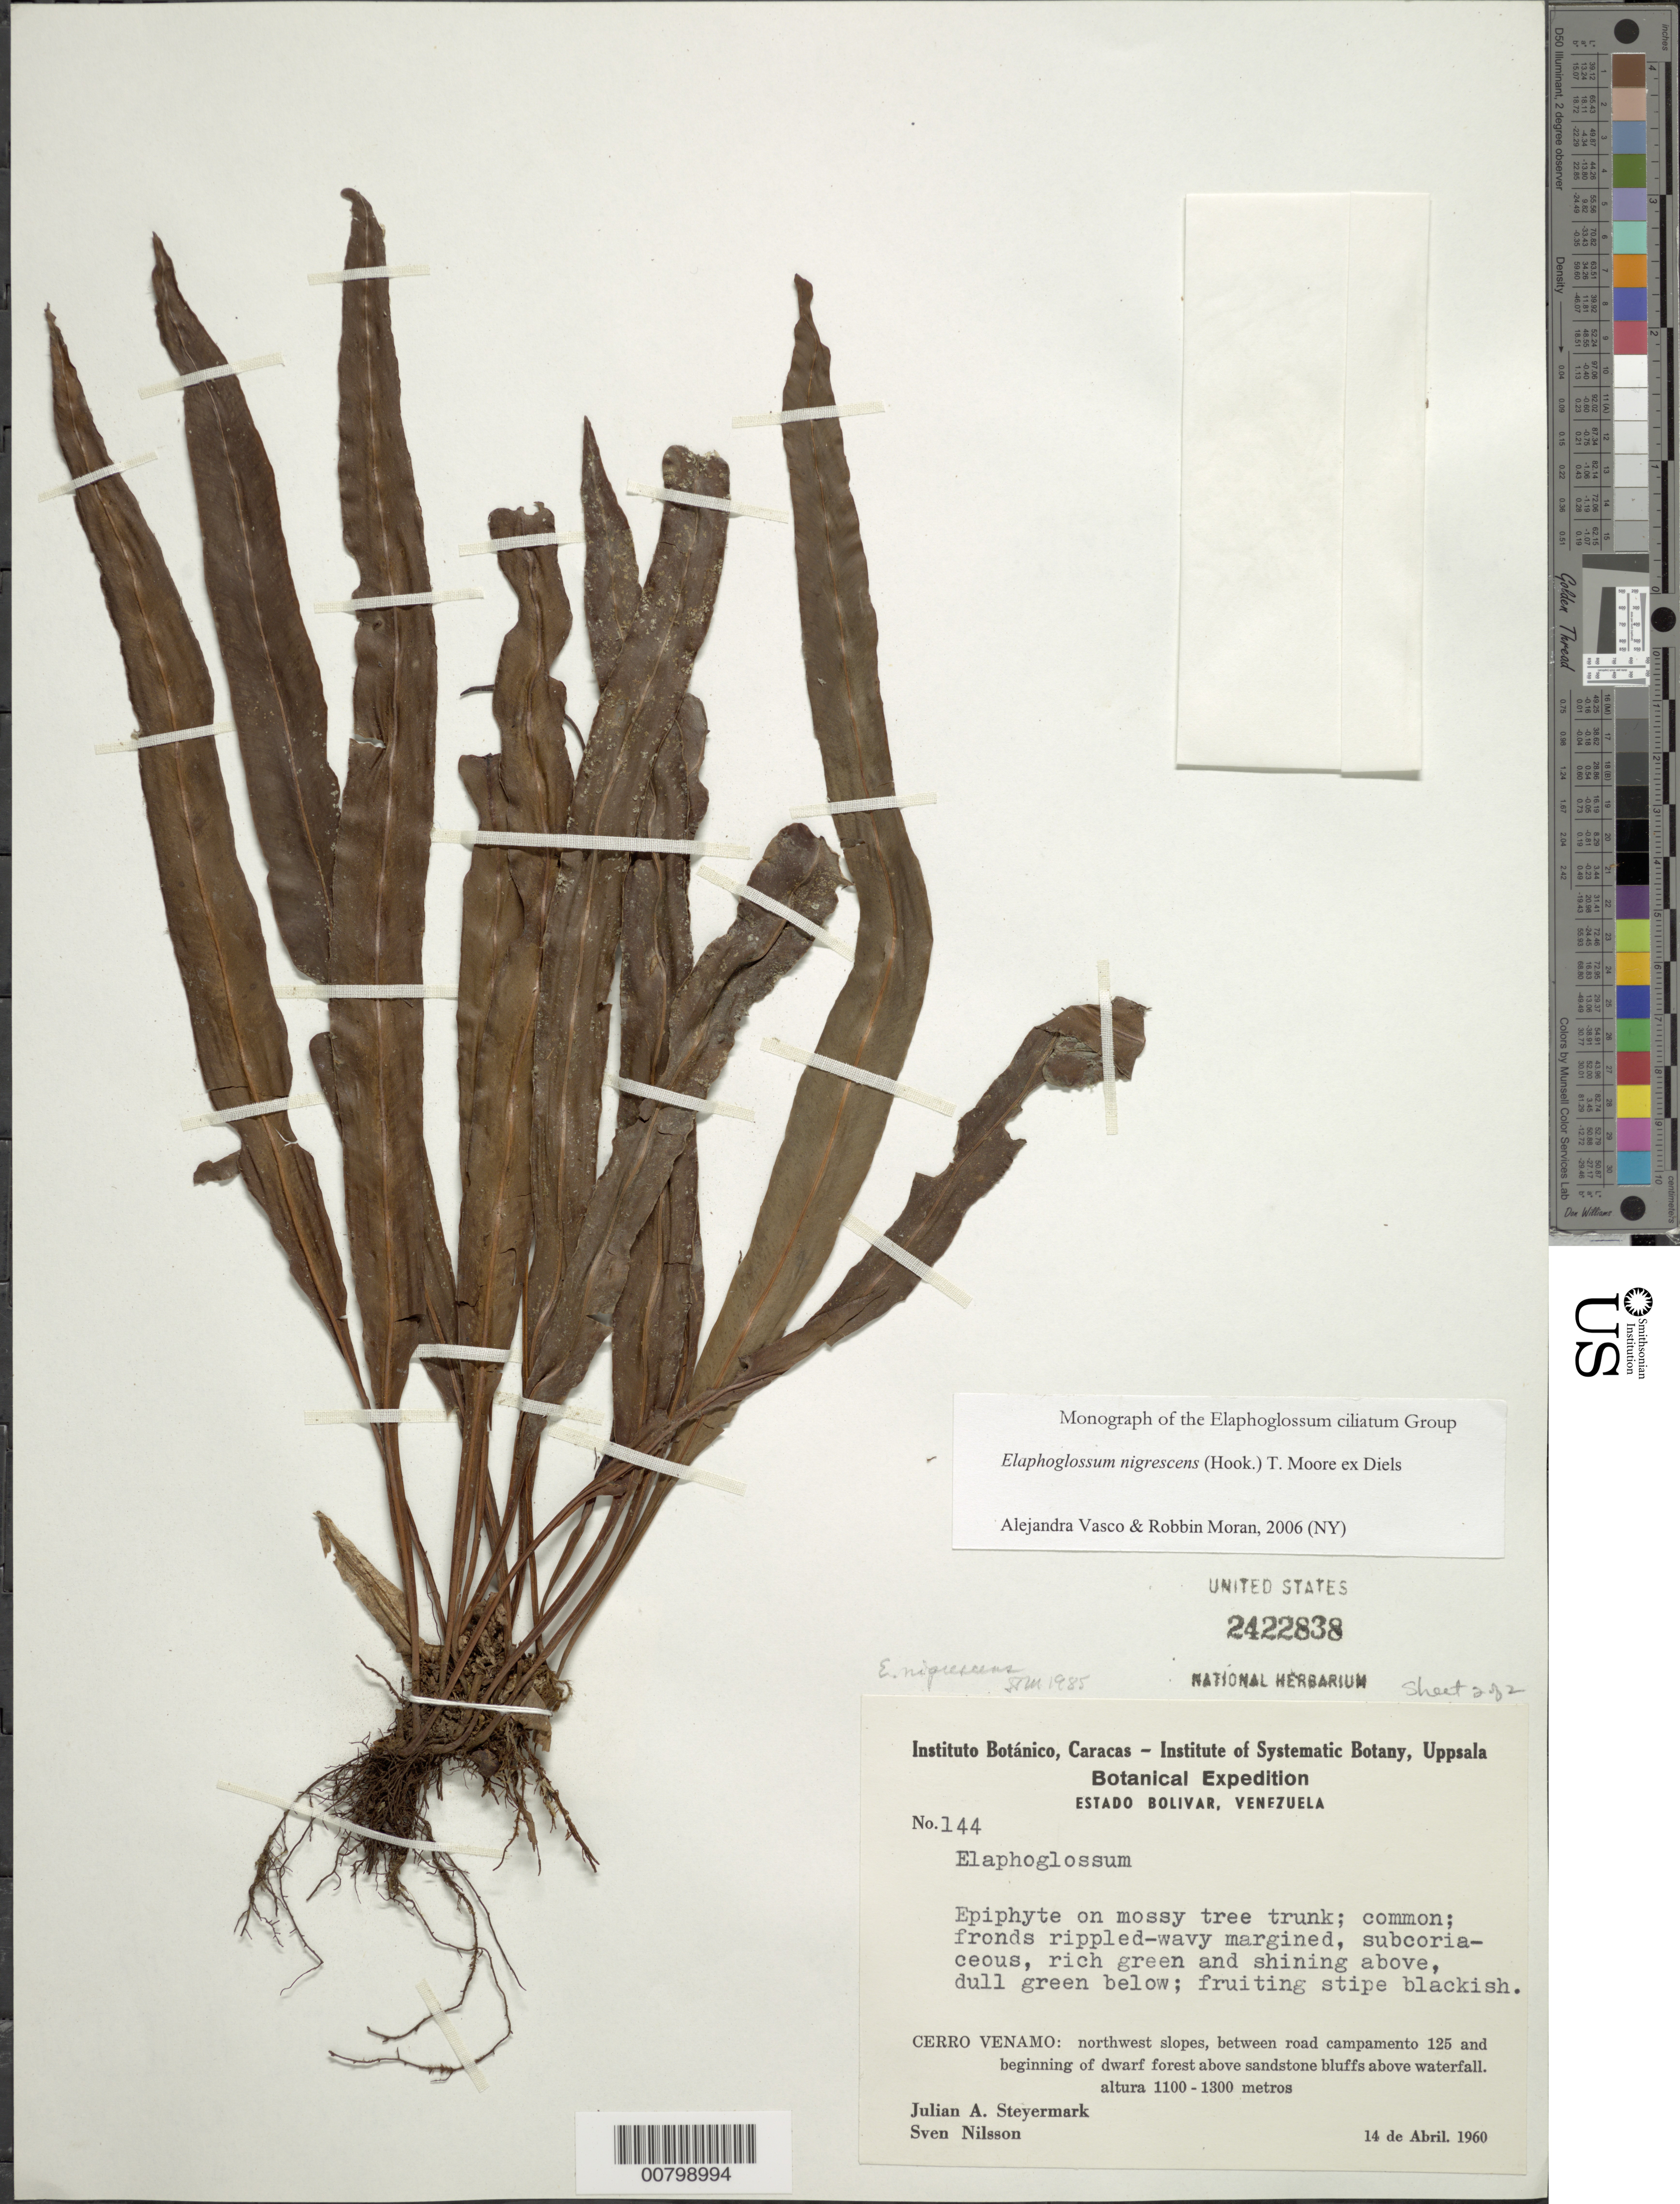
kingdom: Plantae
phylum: Tracheophyta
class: Polypodiopsida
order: Polypodiales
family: Dryopteridaceae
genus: Elaphoglossum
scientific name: Elaphoglossum nigrescens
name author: (Hook.) T. Moore ex Diels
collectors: J. Steyermark & S. Nilsson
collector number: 144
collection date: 1960-04-14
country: Venezuela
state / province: Bolivar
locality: Estado Bolivar, Cerro Venamo: northwest slopes, between road campamento 125 and beginning of dwarf forest above sandstone bluffs waterfall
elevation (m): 1100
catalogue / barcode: US 2422838